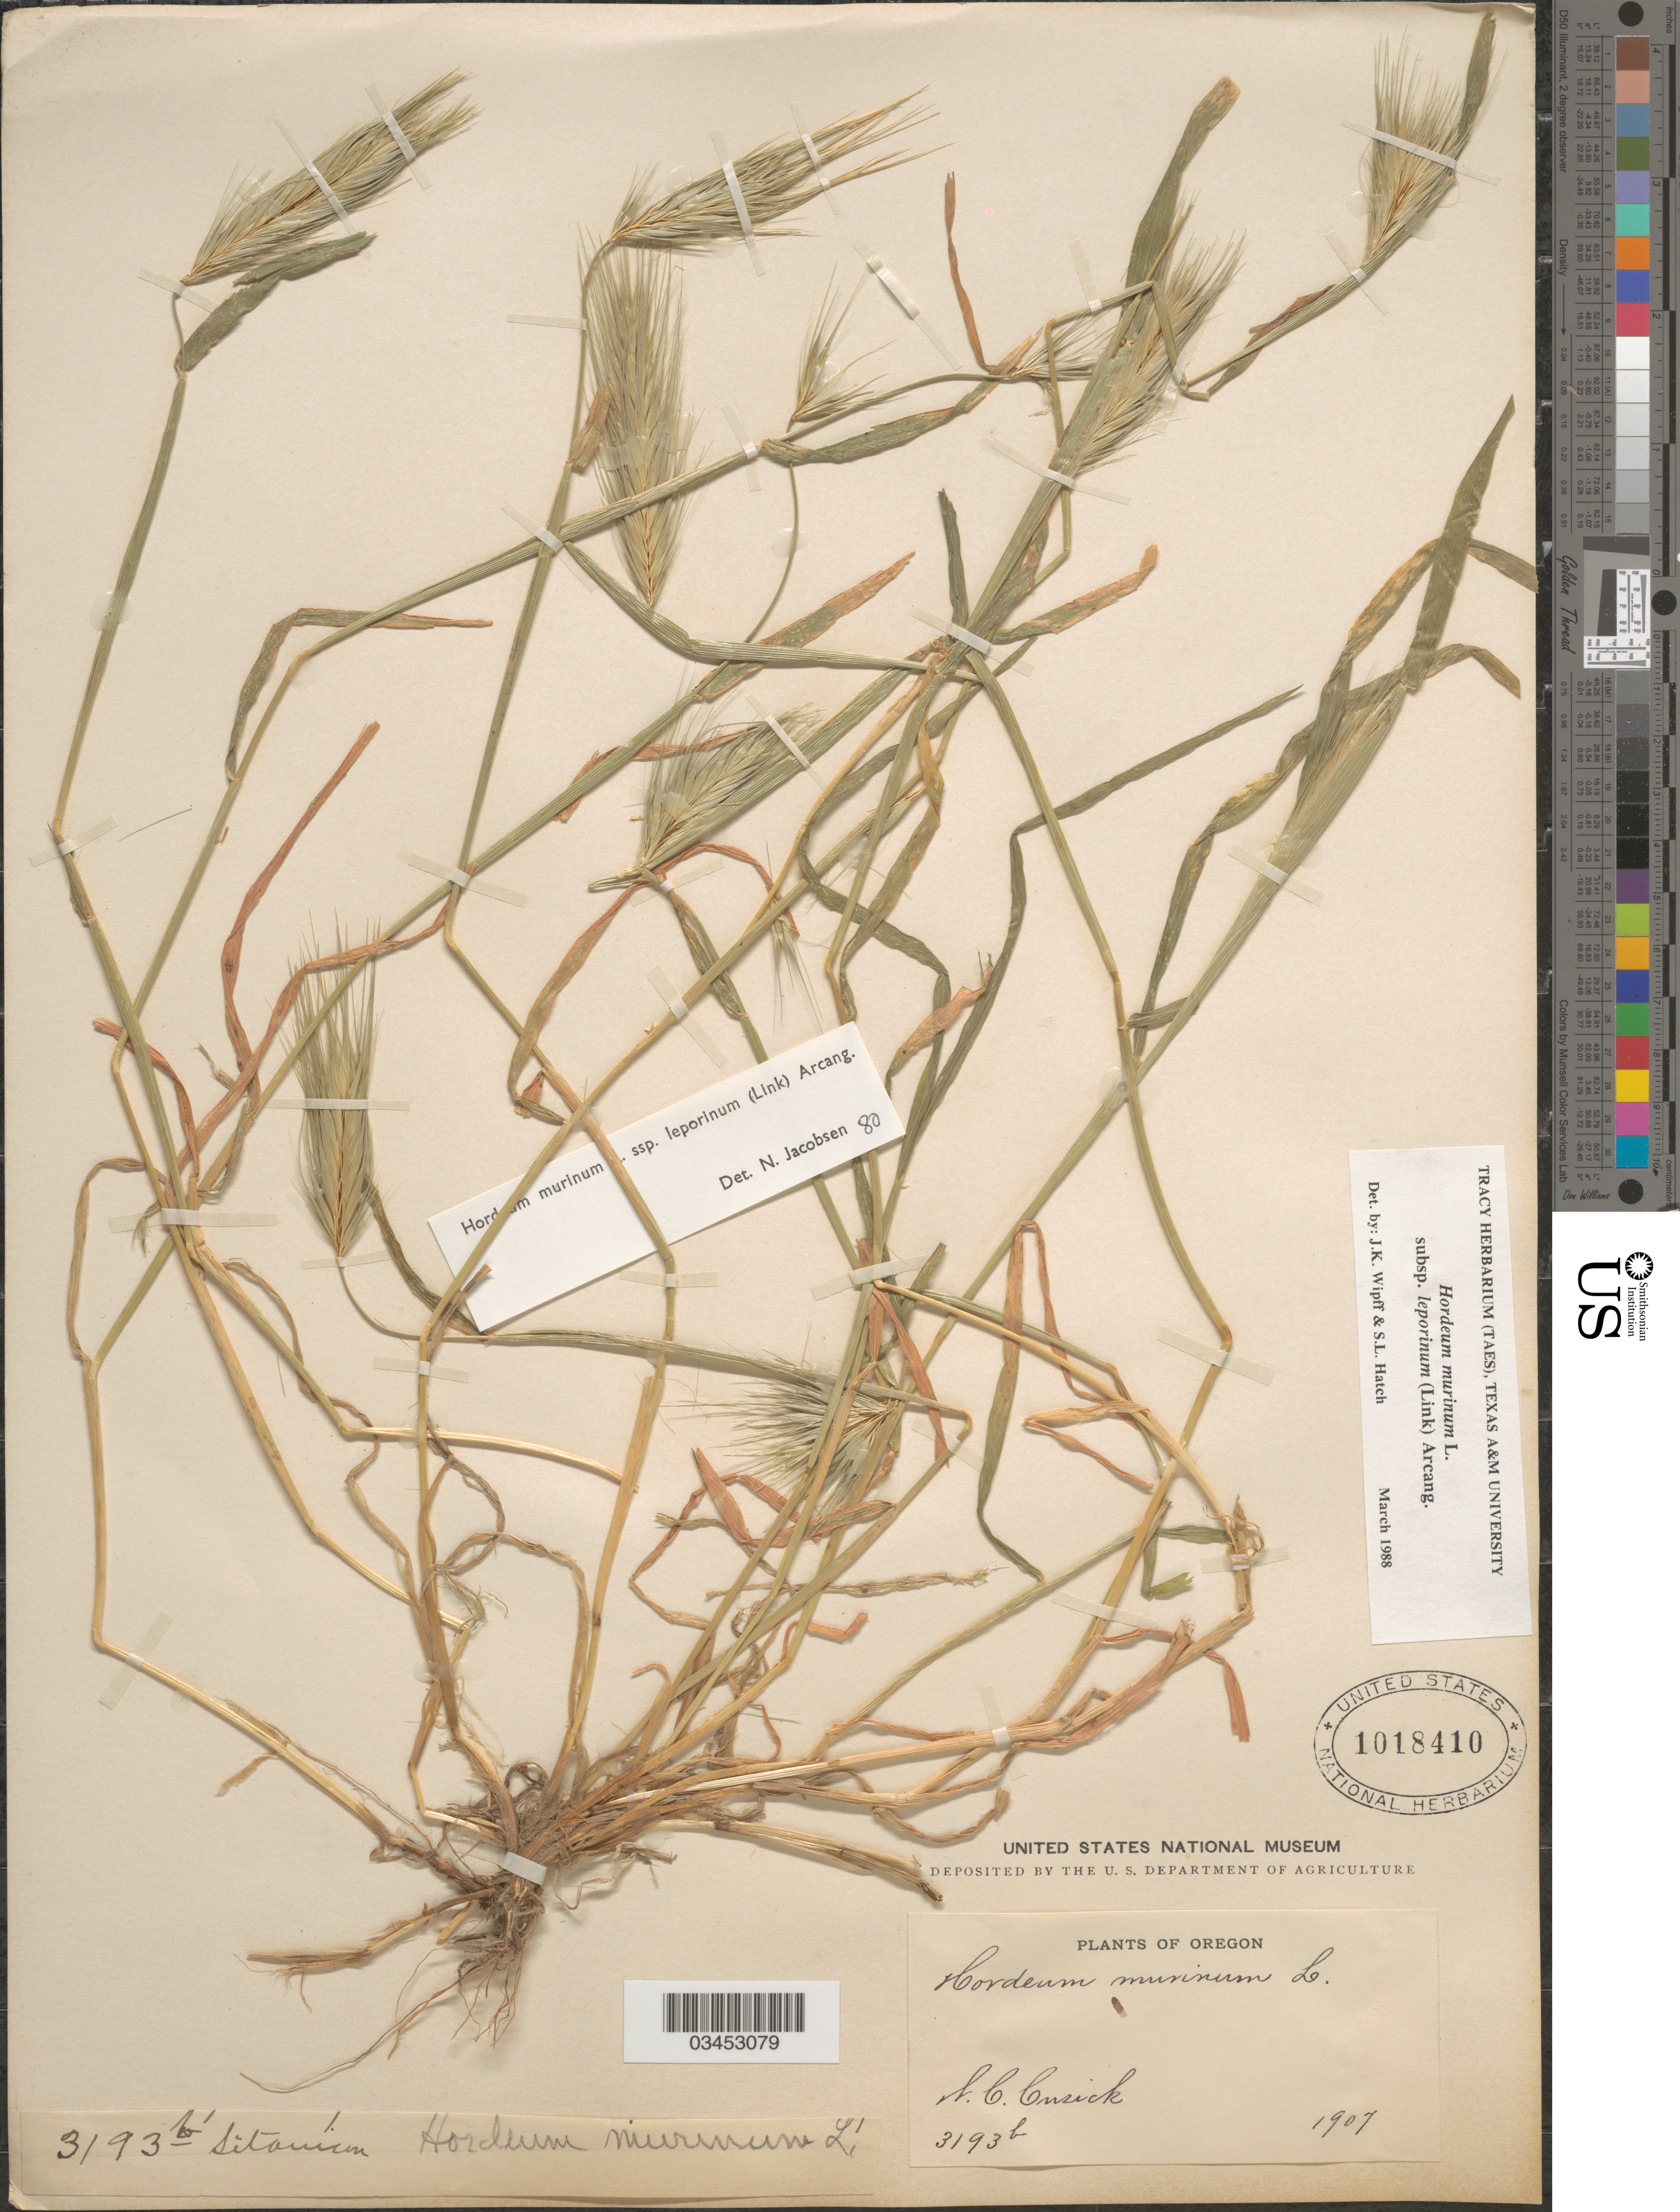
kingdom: Plantae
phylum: Tracheophyta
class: Liliopsida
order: Poales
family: Poaceae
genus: Hordeum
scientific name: Hordeum murinum subsp. leporinum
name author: (Link) Arcang.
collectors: W. C. Cusick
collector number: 3193b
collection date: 1907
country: United States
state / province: Oregon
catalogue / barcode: US 1018410